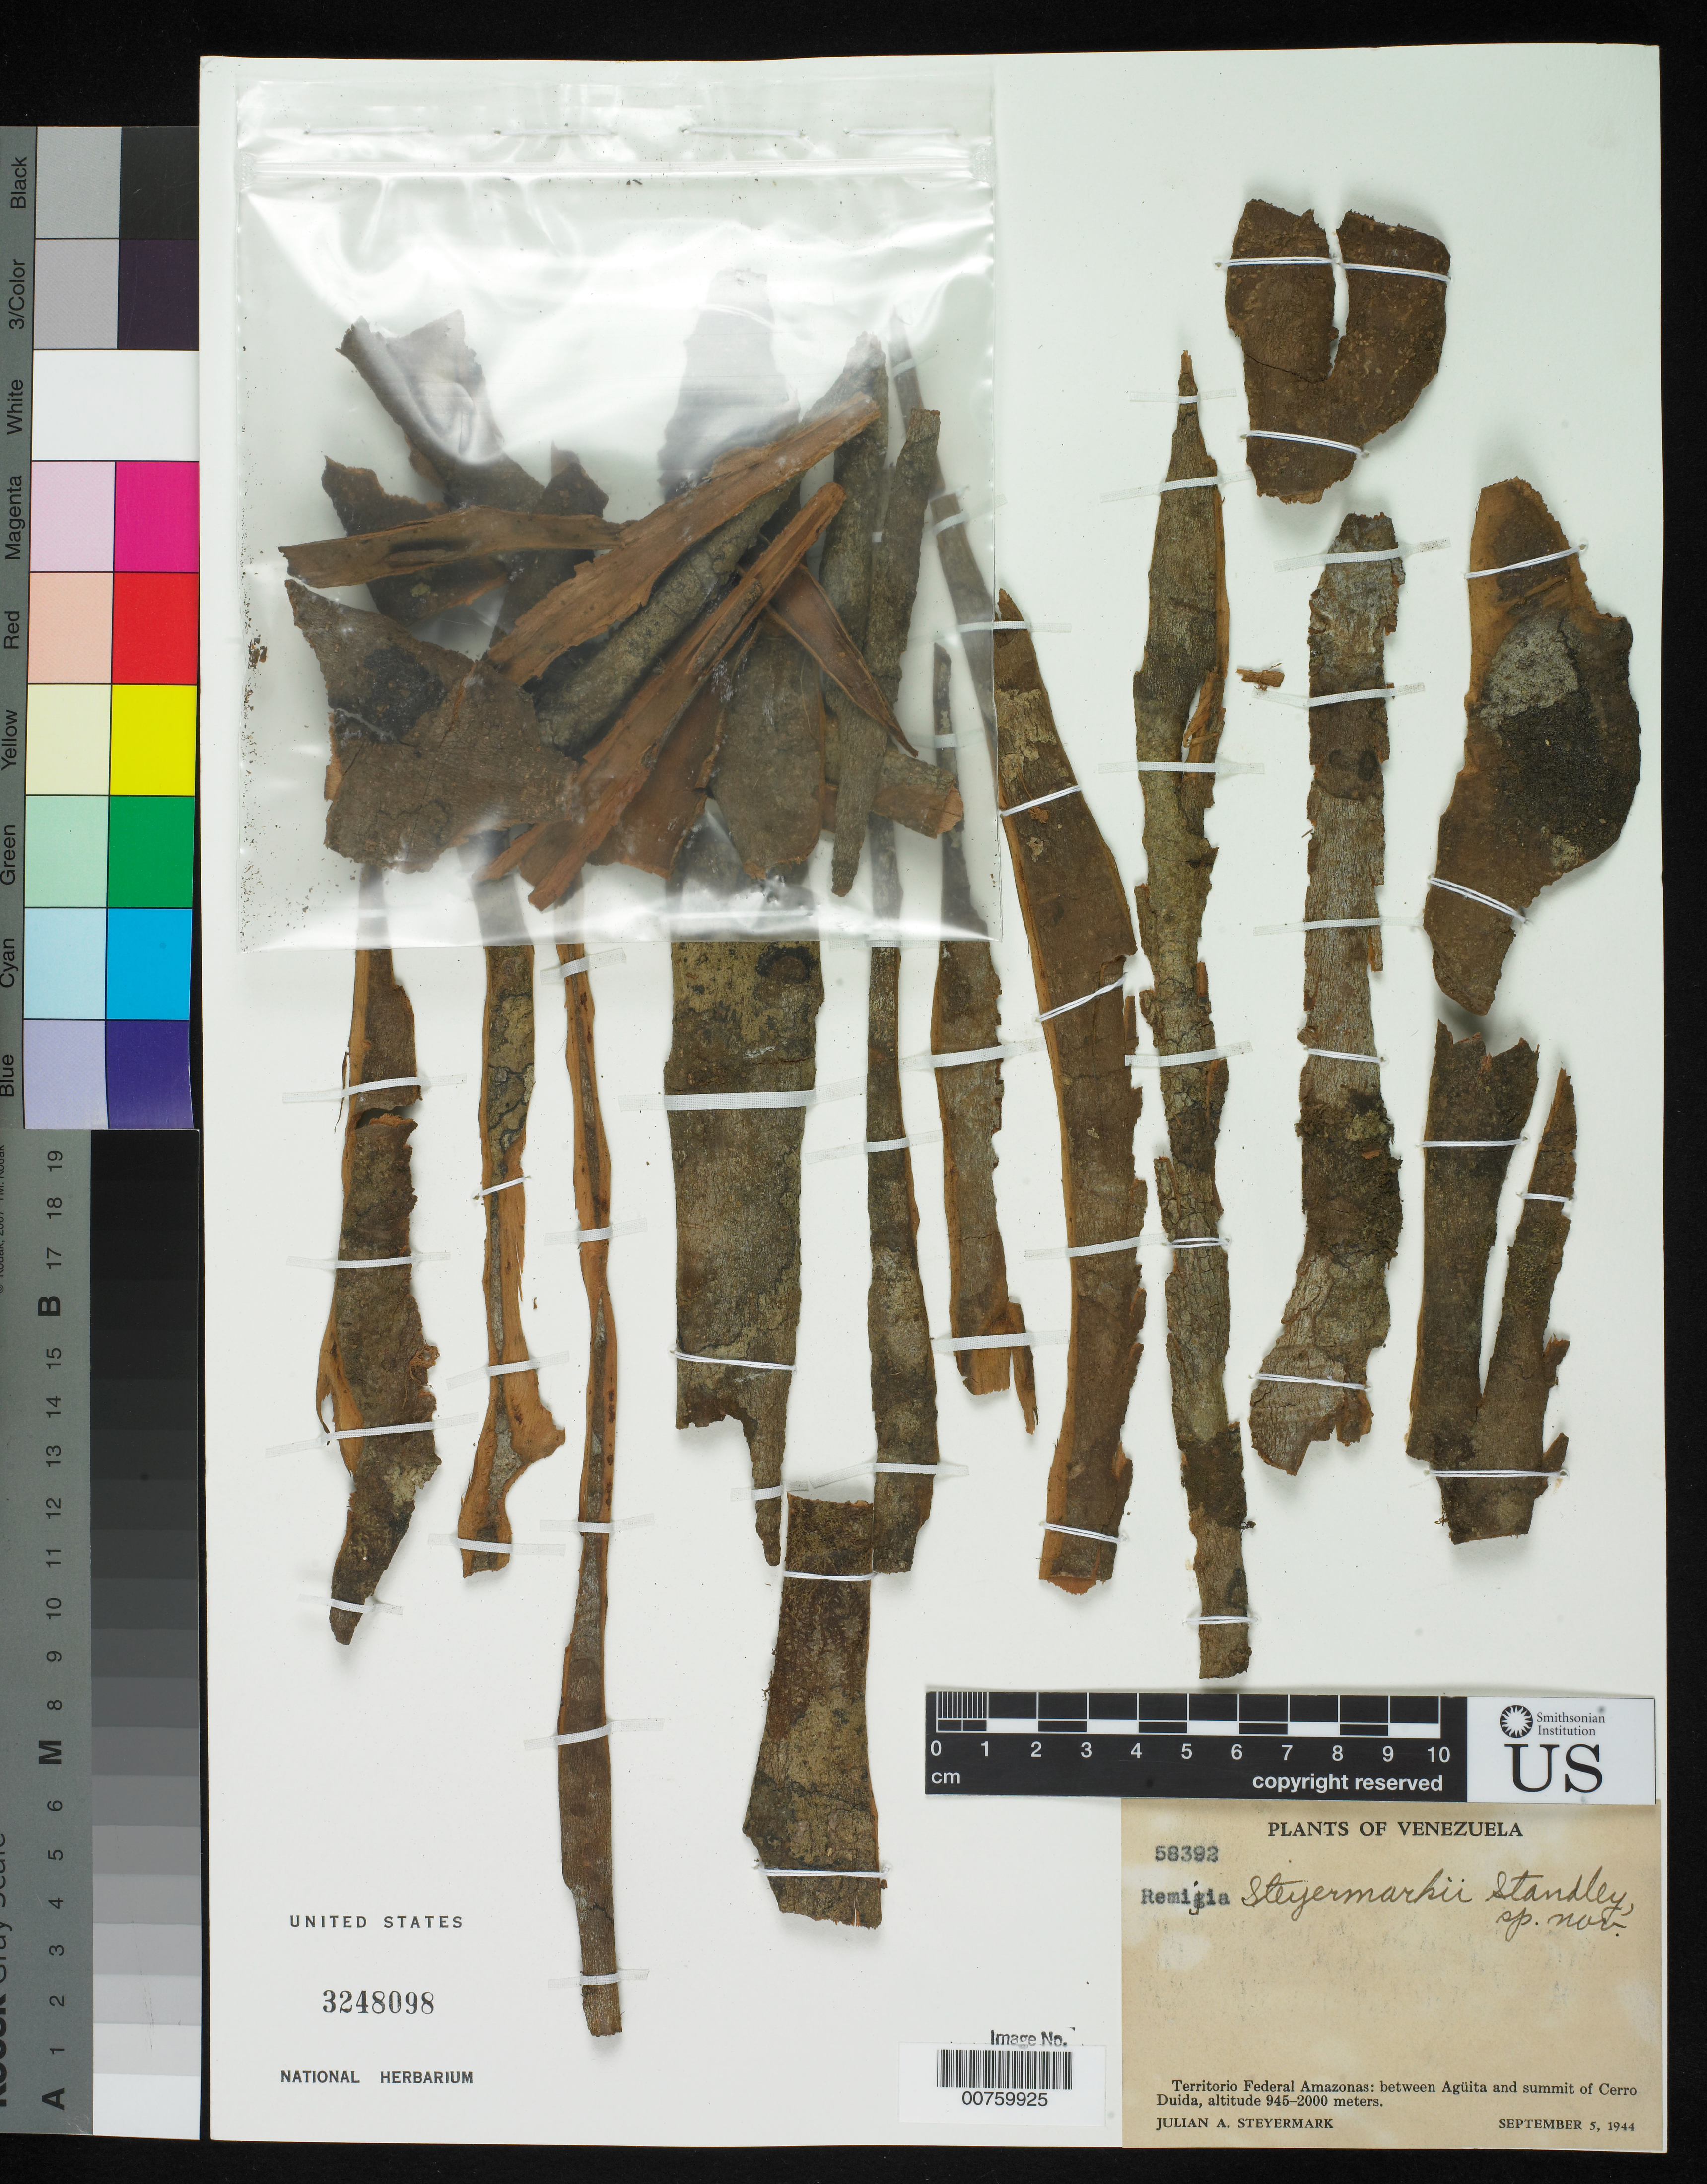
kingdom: Plantae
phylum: Tracheophyta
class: Magnoliopsida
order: Gentianales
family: Rubiaceae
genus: Remijia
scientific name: Remijia steyermarkii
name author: Standl.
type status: Isotype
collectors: J. Steyermark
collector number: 58392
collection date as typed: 05 Sep 1944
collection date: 1944-09-05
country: Venezuela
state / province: Amazonas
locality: Between aguita and summit of Cerro Duida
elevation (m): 945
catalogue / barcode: US 3248098